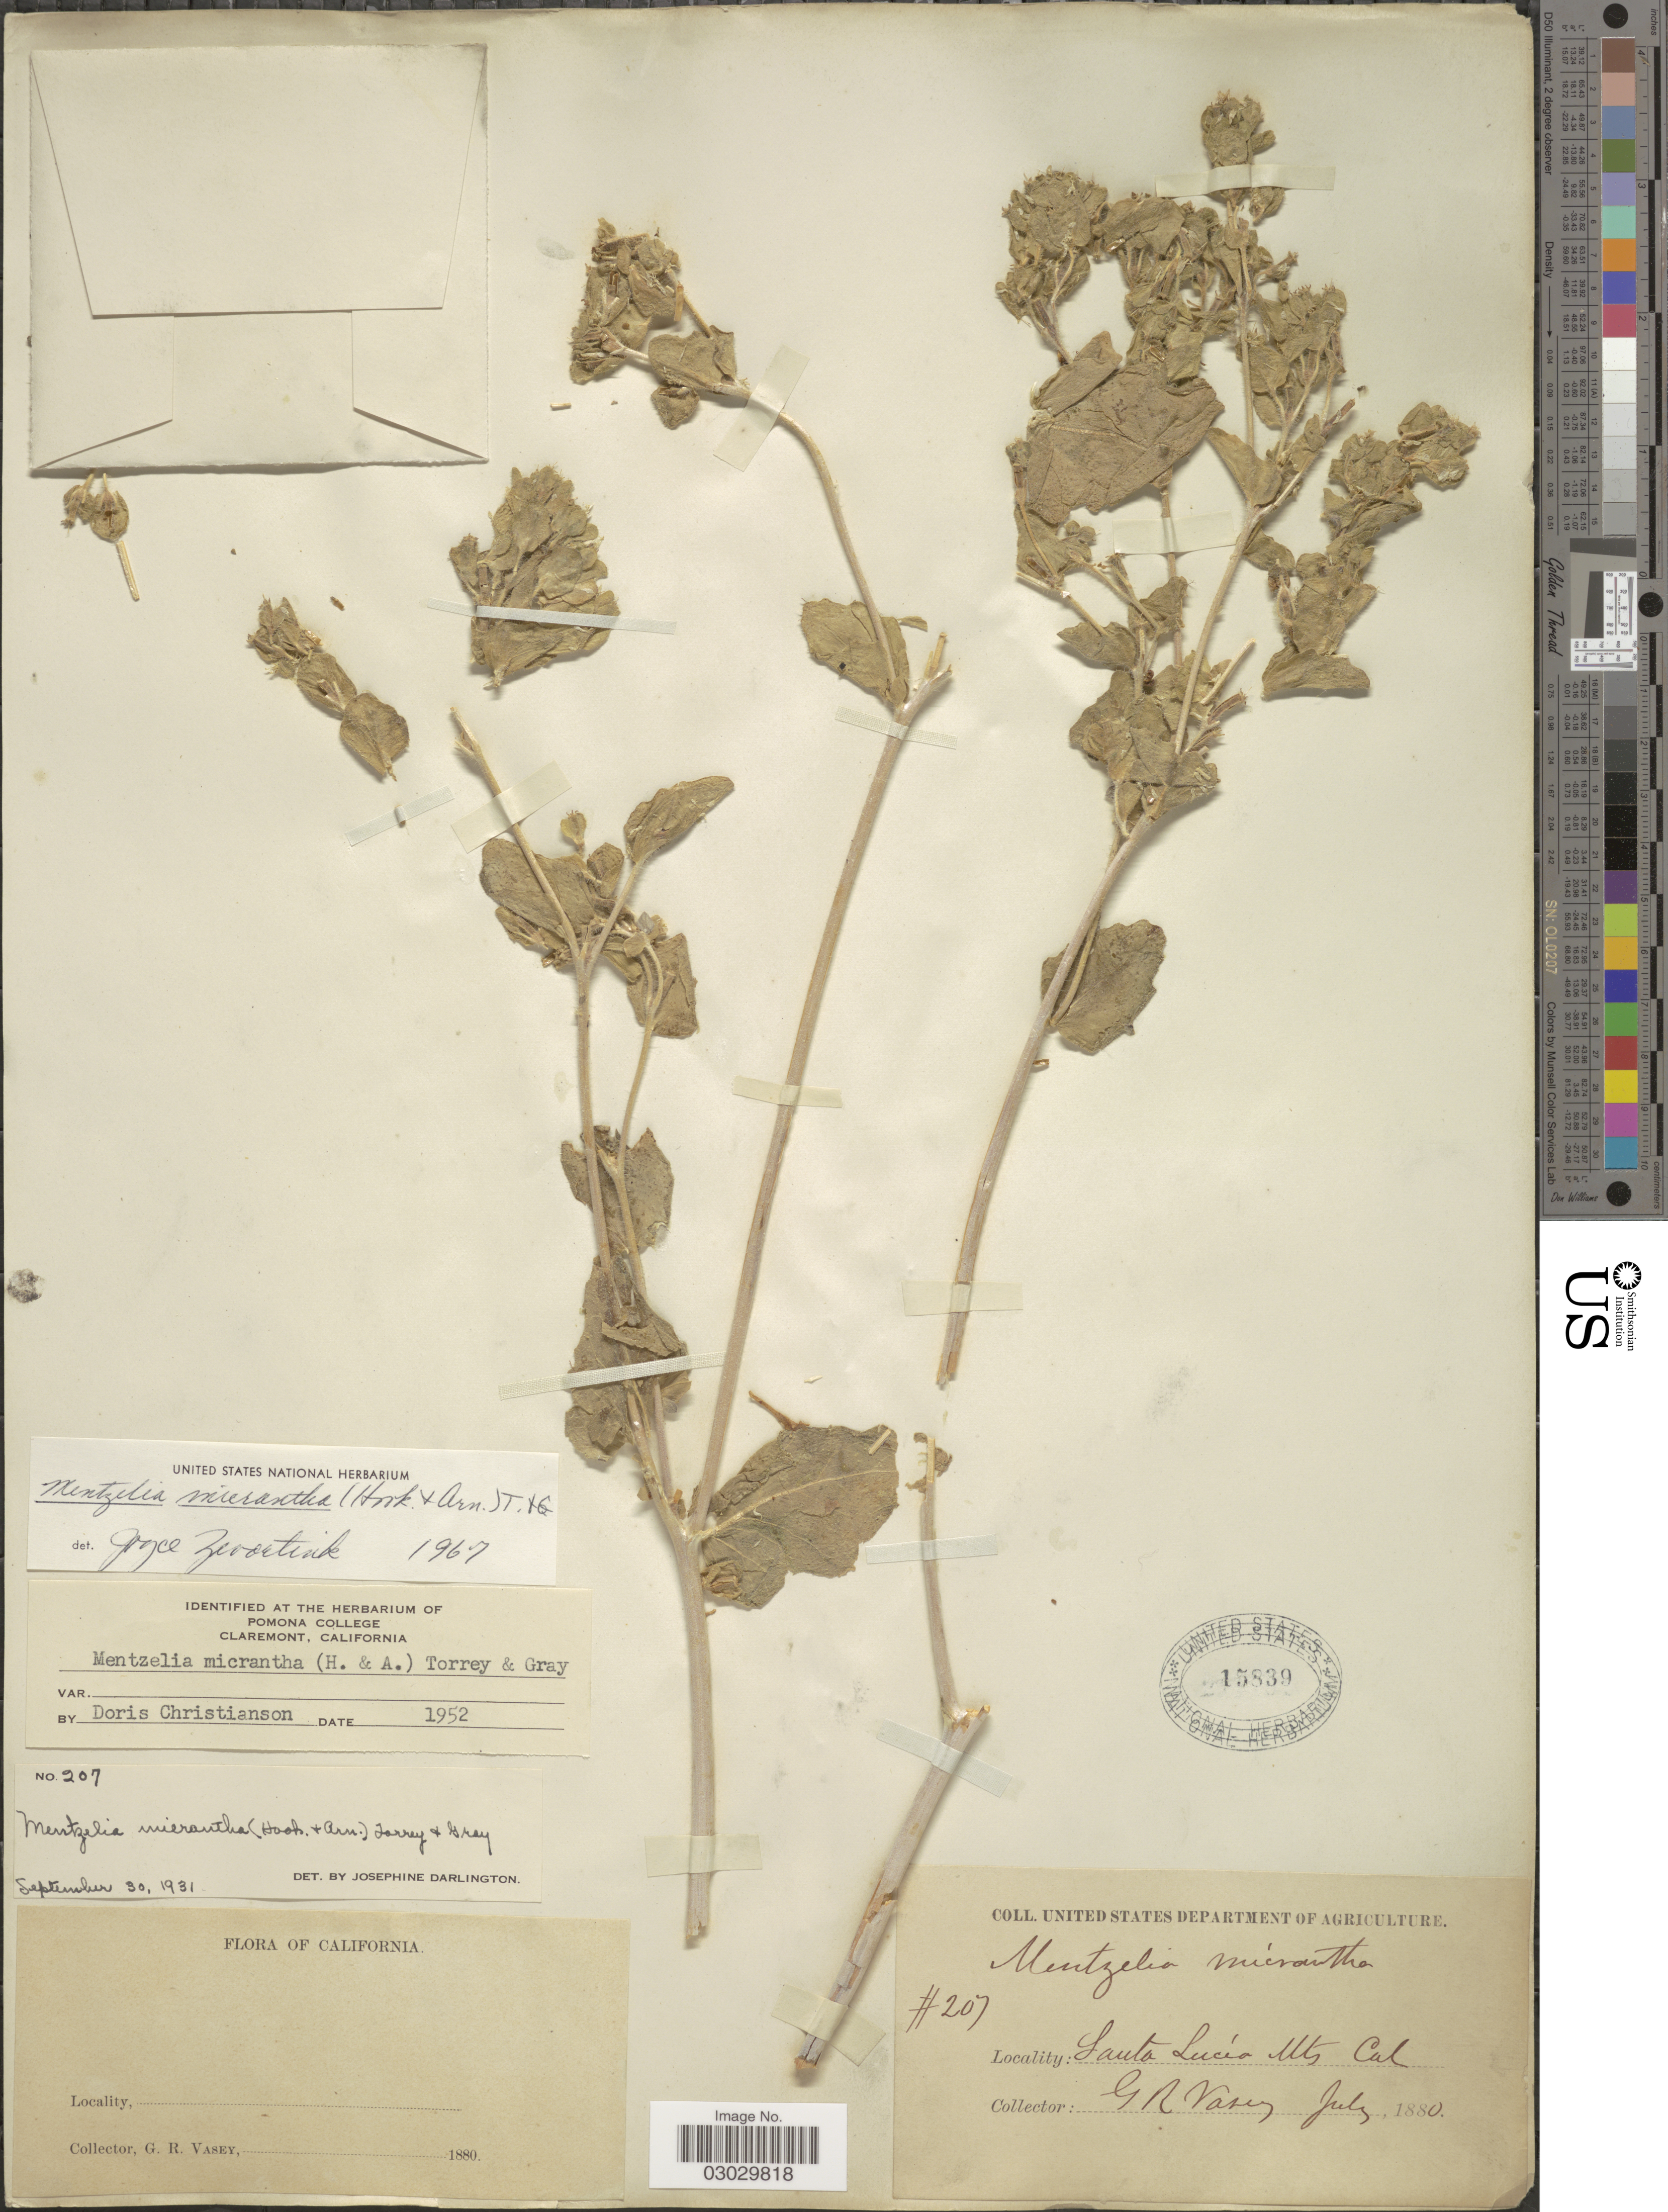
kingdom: Plantae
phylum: Tracheophyta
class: Magnoliopsida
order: Cornales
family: Loasaceae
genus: Mentzelia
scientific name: Mentzelia micrantha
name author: (Hook.) Torr. & A. Gray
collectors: G. R. Vasey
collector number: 207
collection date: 1880-07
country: United States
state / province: California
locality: Santa Lucia Mts.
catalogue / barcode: US 15839